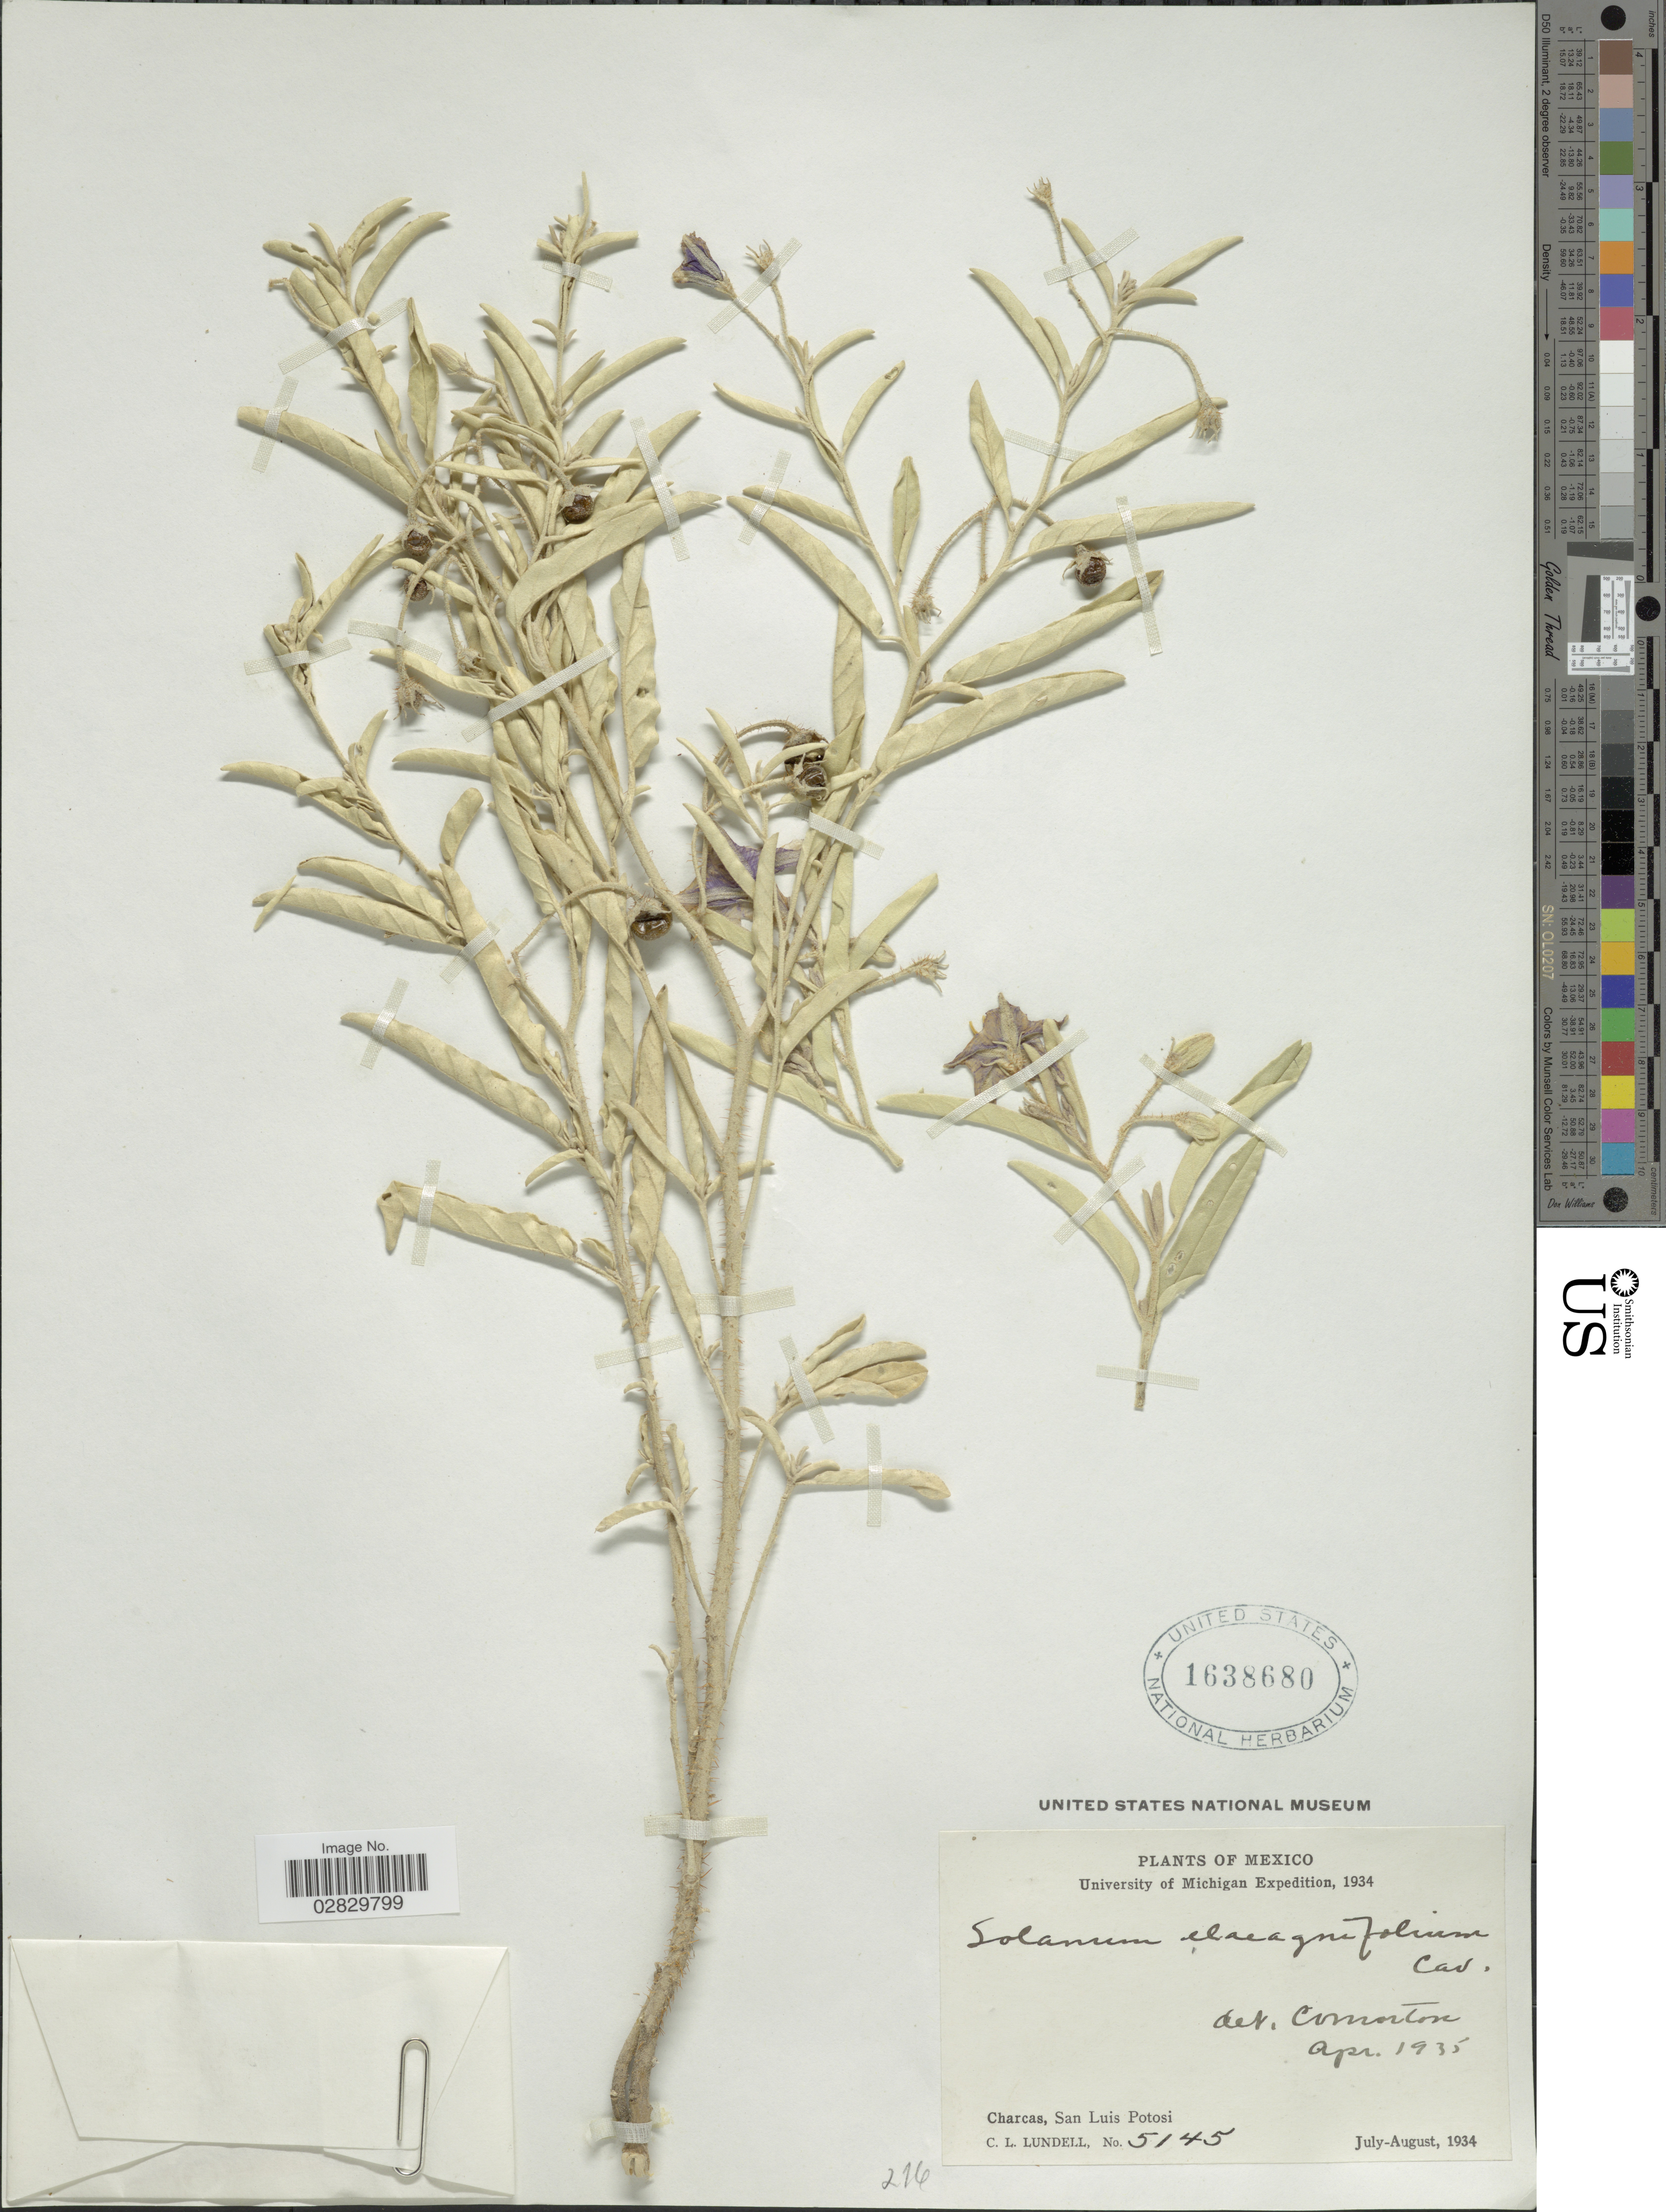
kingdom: Plantae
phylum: Tracheophyta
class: Magnoliopsida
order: Solanales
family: Solanaceae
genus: Solanum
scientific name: Solanum elaeagnifolium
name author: Cav.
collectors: C. L. Lundell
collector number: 5145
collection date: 1934-07/1934-08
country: Mexico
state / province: San Luis Potosí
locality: Charcas.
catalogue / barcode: US 1638680